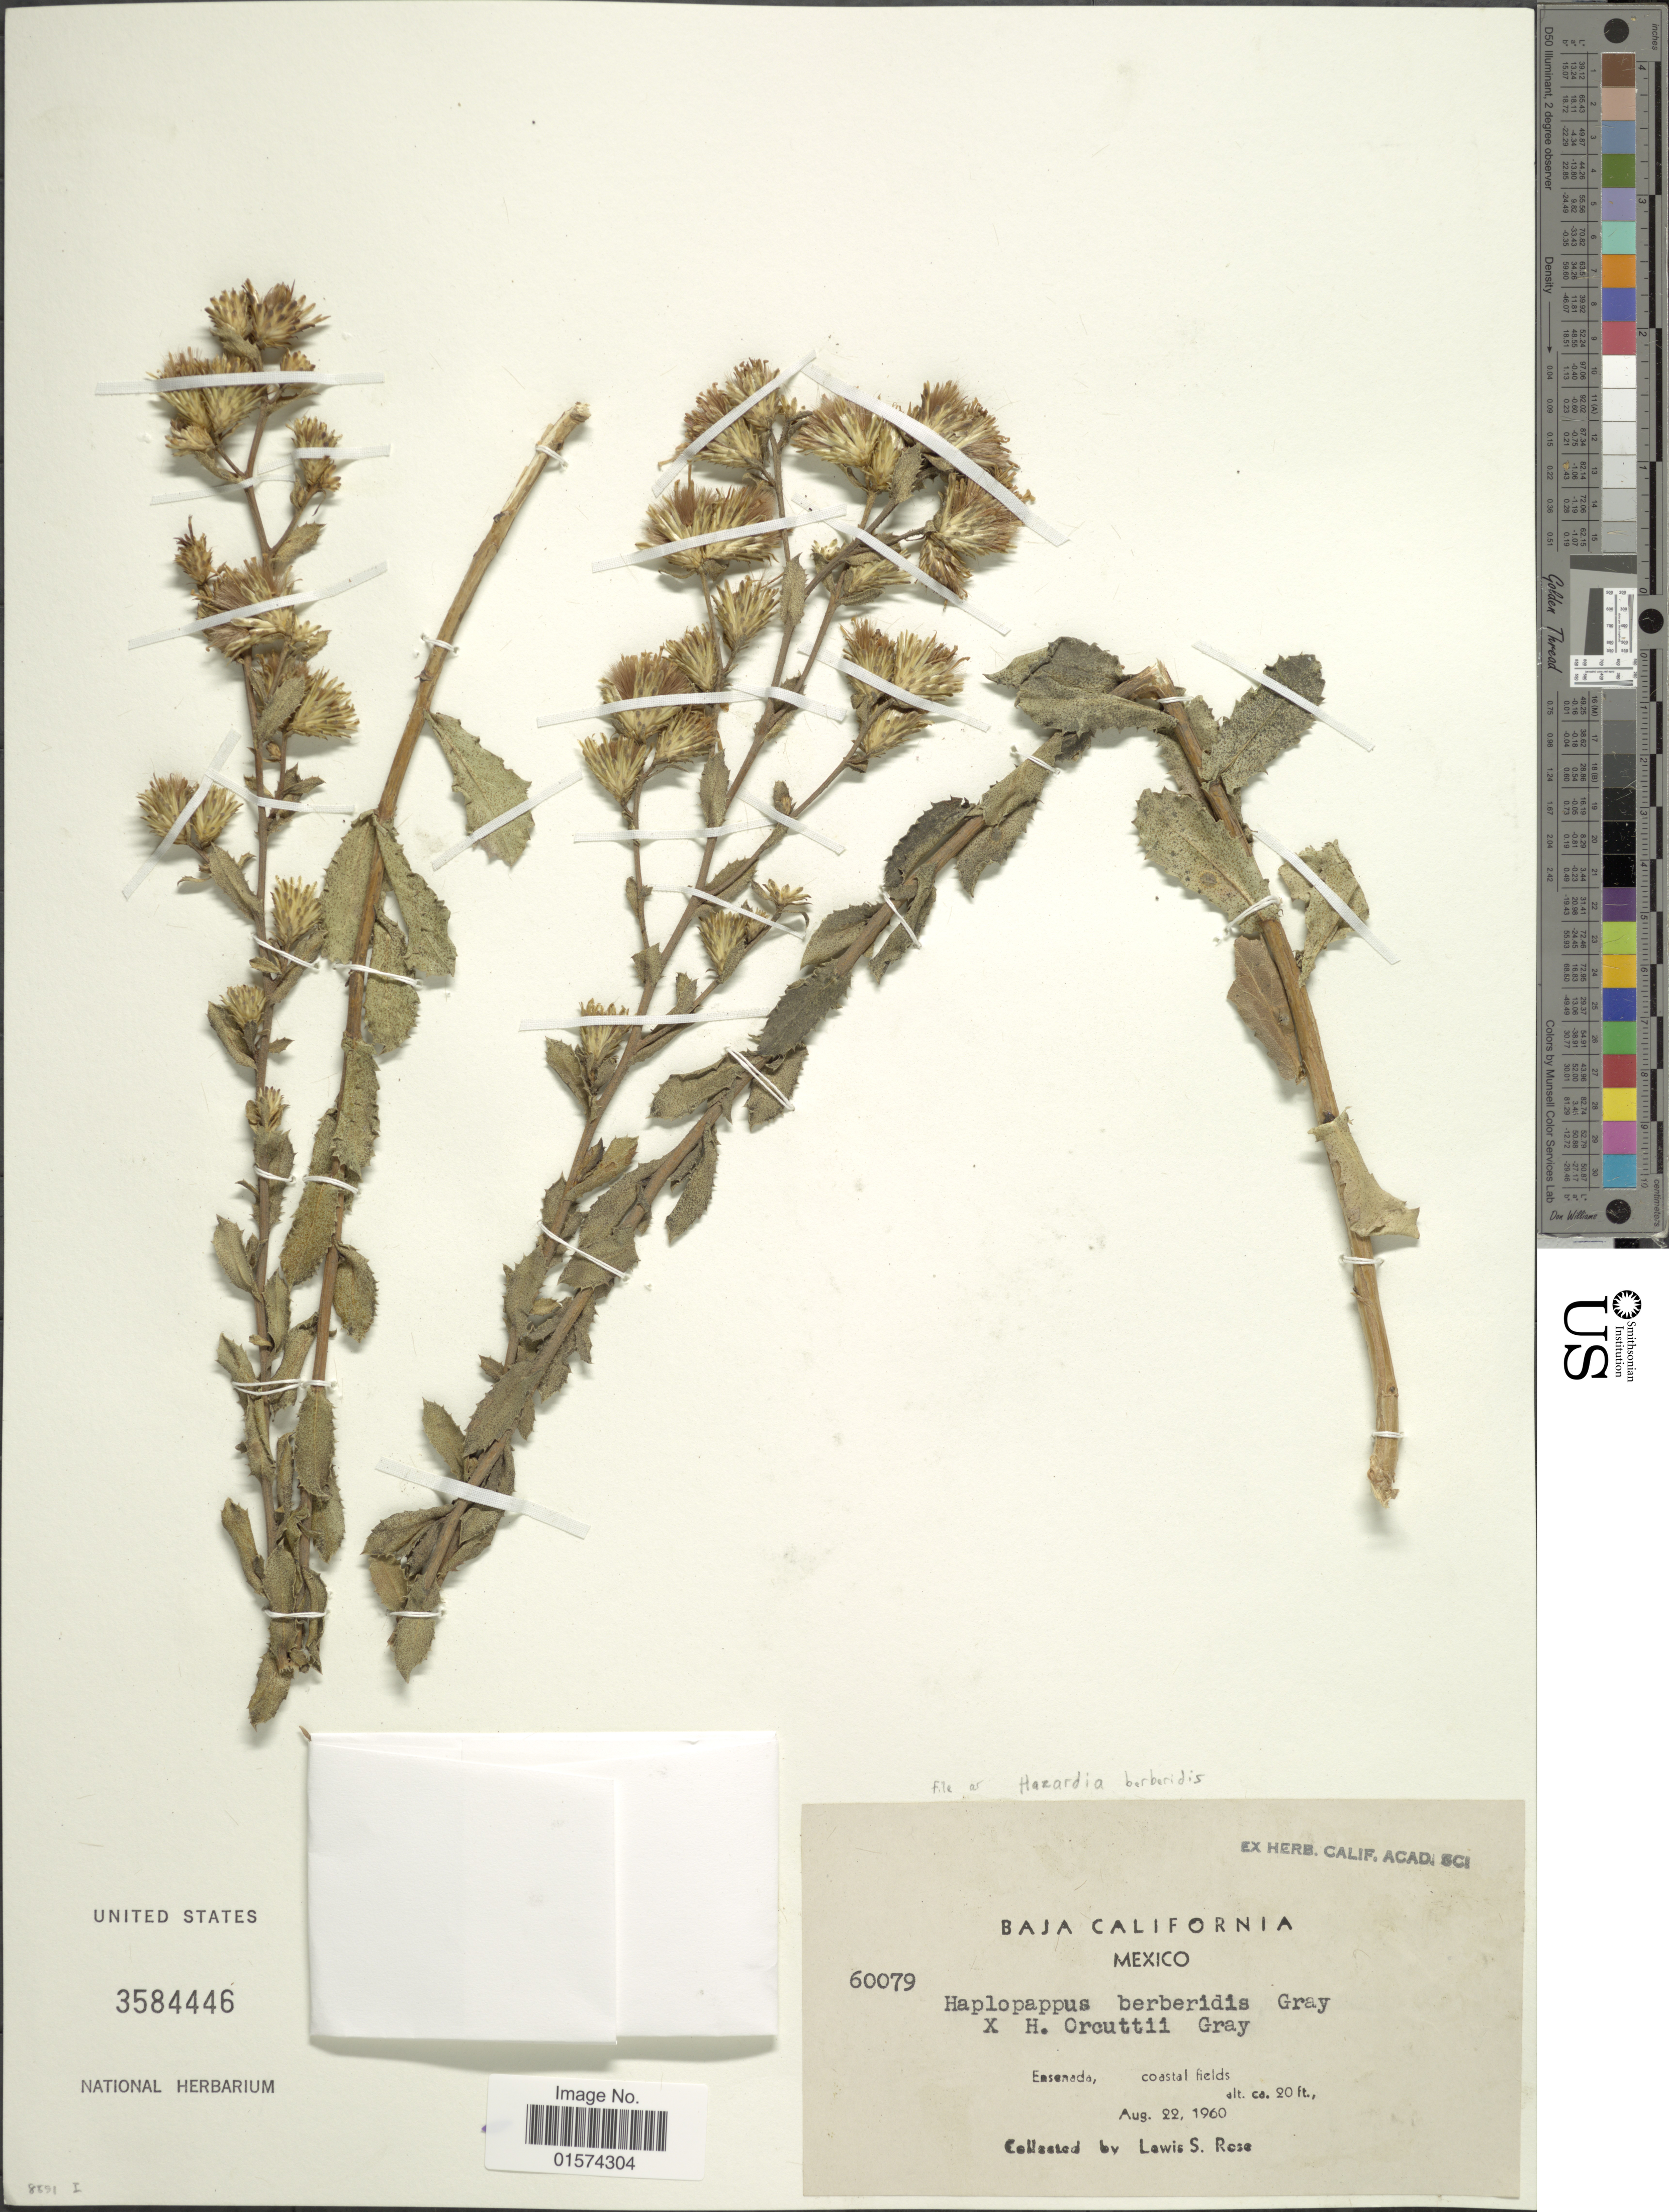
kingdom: Plantae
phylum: Tracheophyta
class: Magnoliopsida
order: Asterales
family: Asteraceae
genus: Hazardia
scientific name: Hazardia berberidis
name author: (A. Gray) Greene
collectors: L. S. Rose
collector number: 60079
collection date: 1960-08-22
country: Mexico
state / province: Baja California Sur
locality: Ensenada, coastal fields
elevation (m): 6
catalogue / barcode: US 3584446